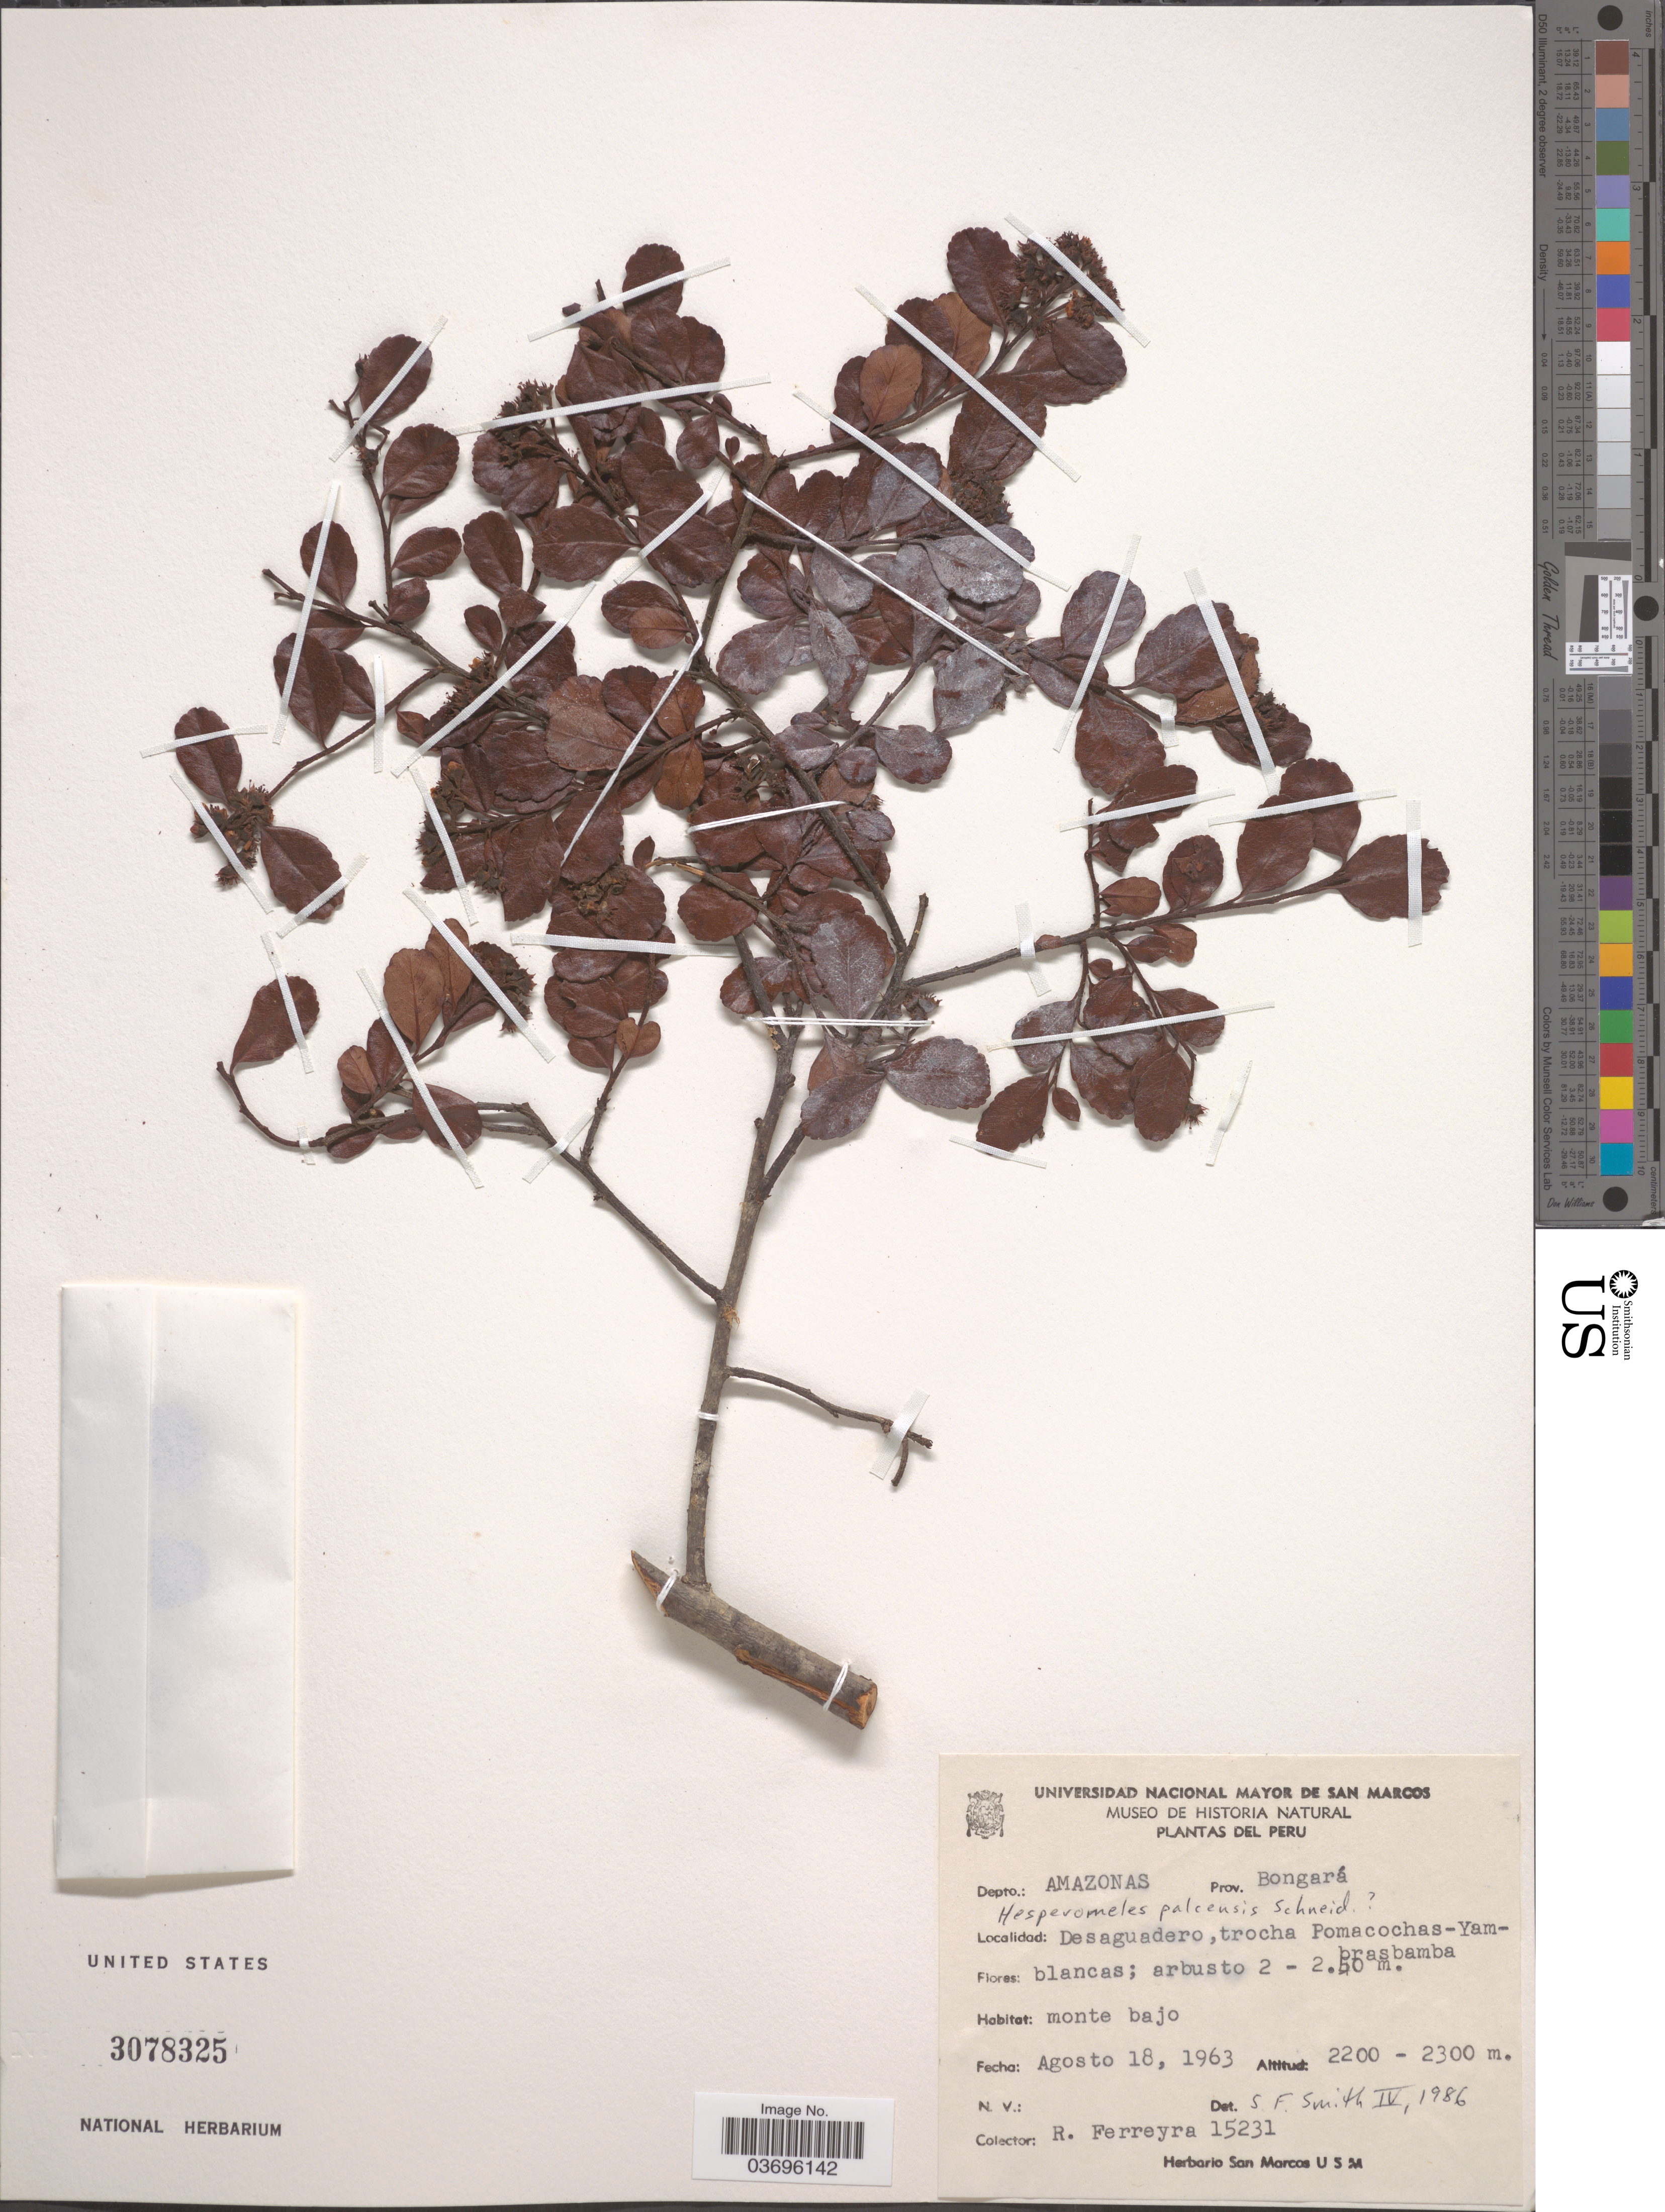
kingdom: Plantae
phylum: Tracheophyta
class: Magnoliopsida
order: Rosales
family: Rosaceae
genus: Hesperomeles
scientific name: Hesperomeles palcensis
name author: C.K. Schneid.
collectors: R. A. Ferreyra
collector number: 15231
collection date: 1963-08-18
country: Peru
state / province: Amazonas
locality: Depto.: Amazonas Prov. Bongará. Desaguadero, trocha Pomacochas-Yambrasbamba.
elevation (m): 2200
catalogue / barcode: US 3078325